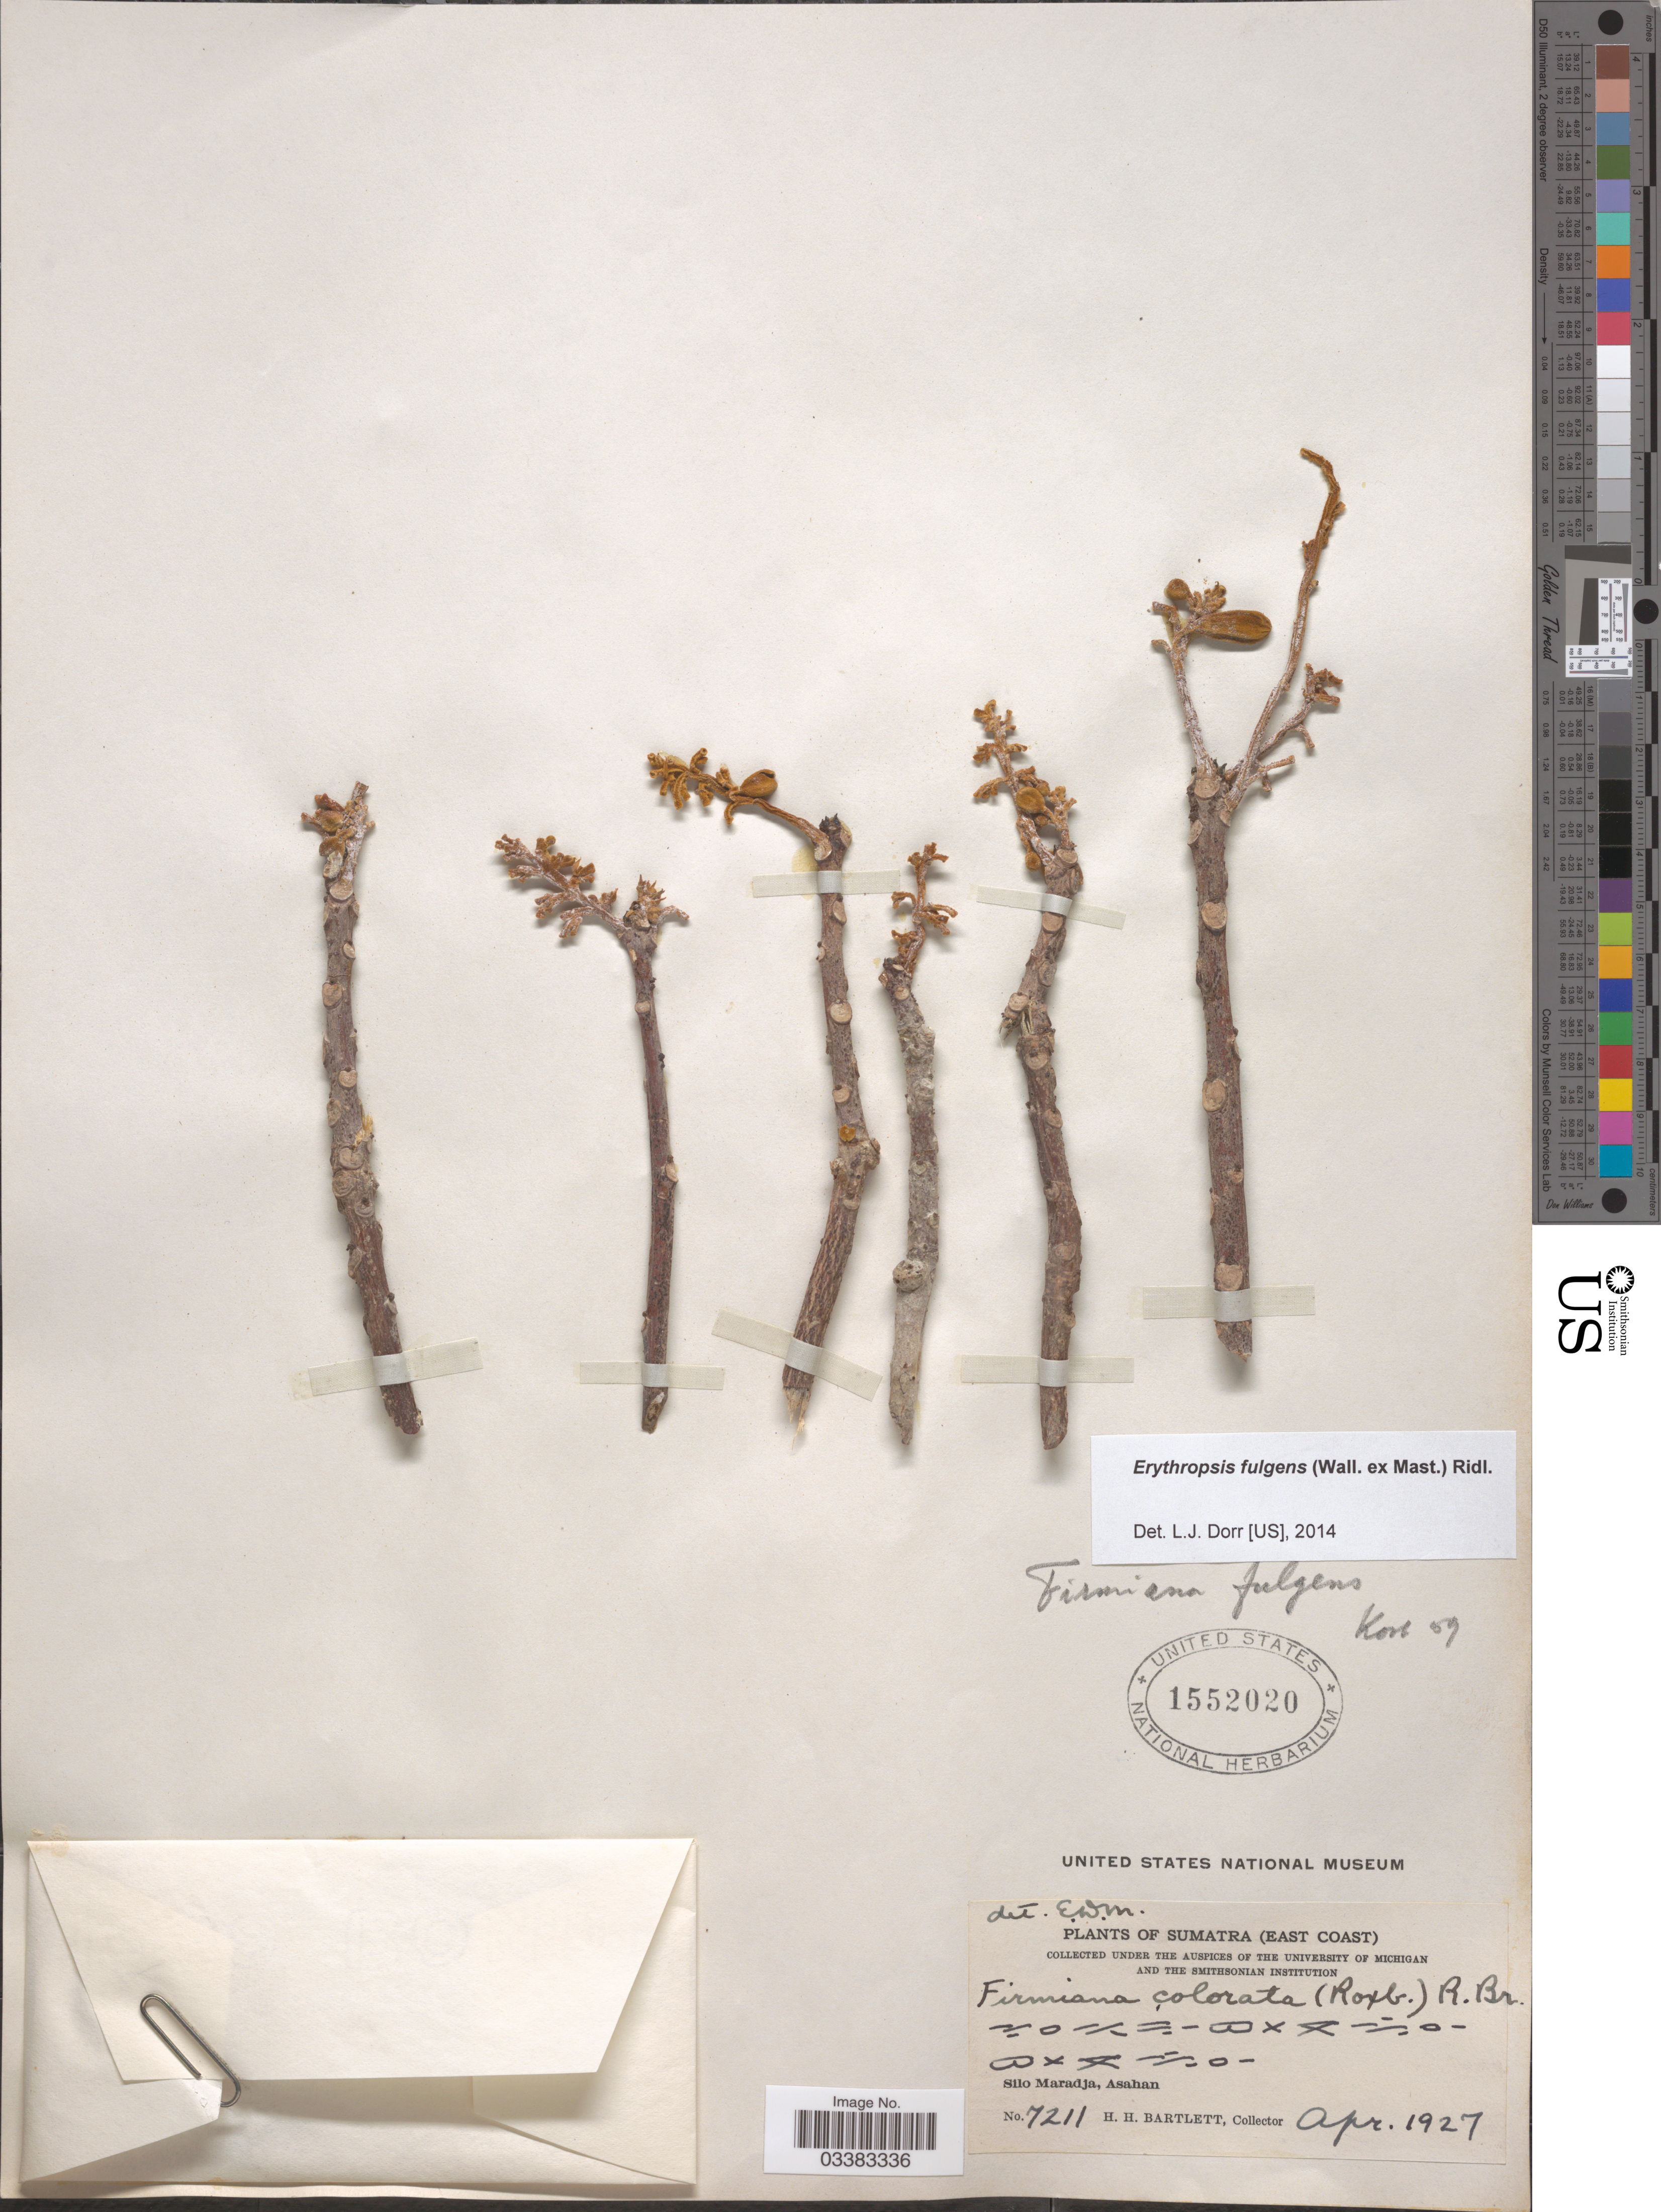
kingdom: Plantae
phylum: Tracheophyta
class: Magnoliopsida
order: Malvales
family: Malvaceae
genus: Erythropsis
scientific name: Erythropsis fulgens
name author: (Mast.) Ridl.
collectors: H. H. Bartlett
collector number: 7211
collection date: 1927-04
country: Indonesia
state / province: Sumatra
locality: (East Coast). Silo Maradja, Asahan.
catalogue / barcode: US 1552020